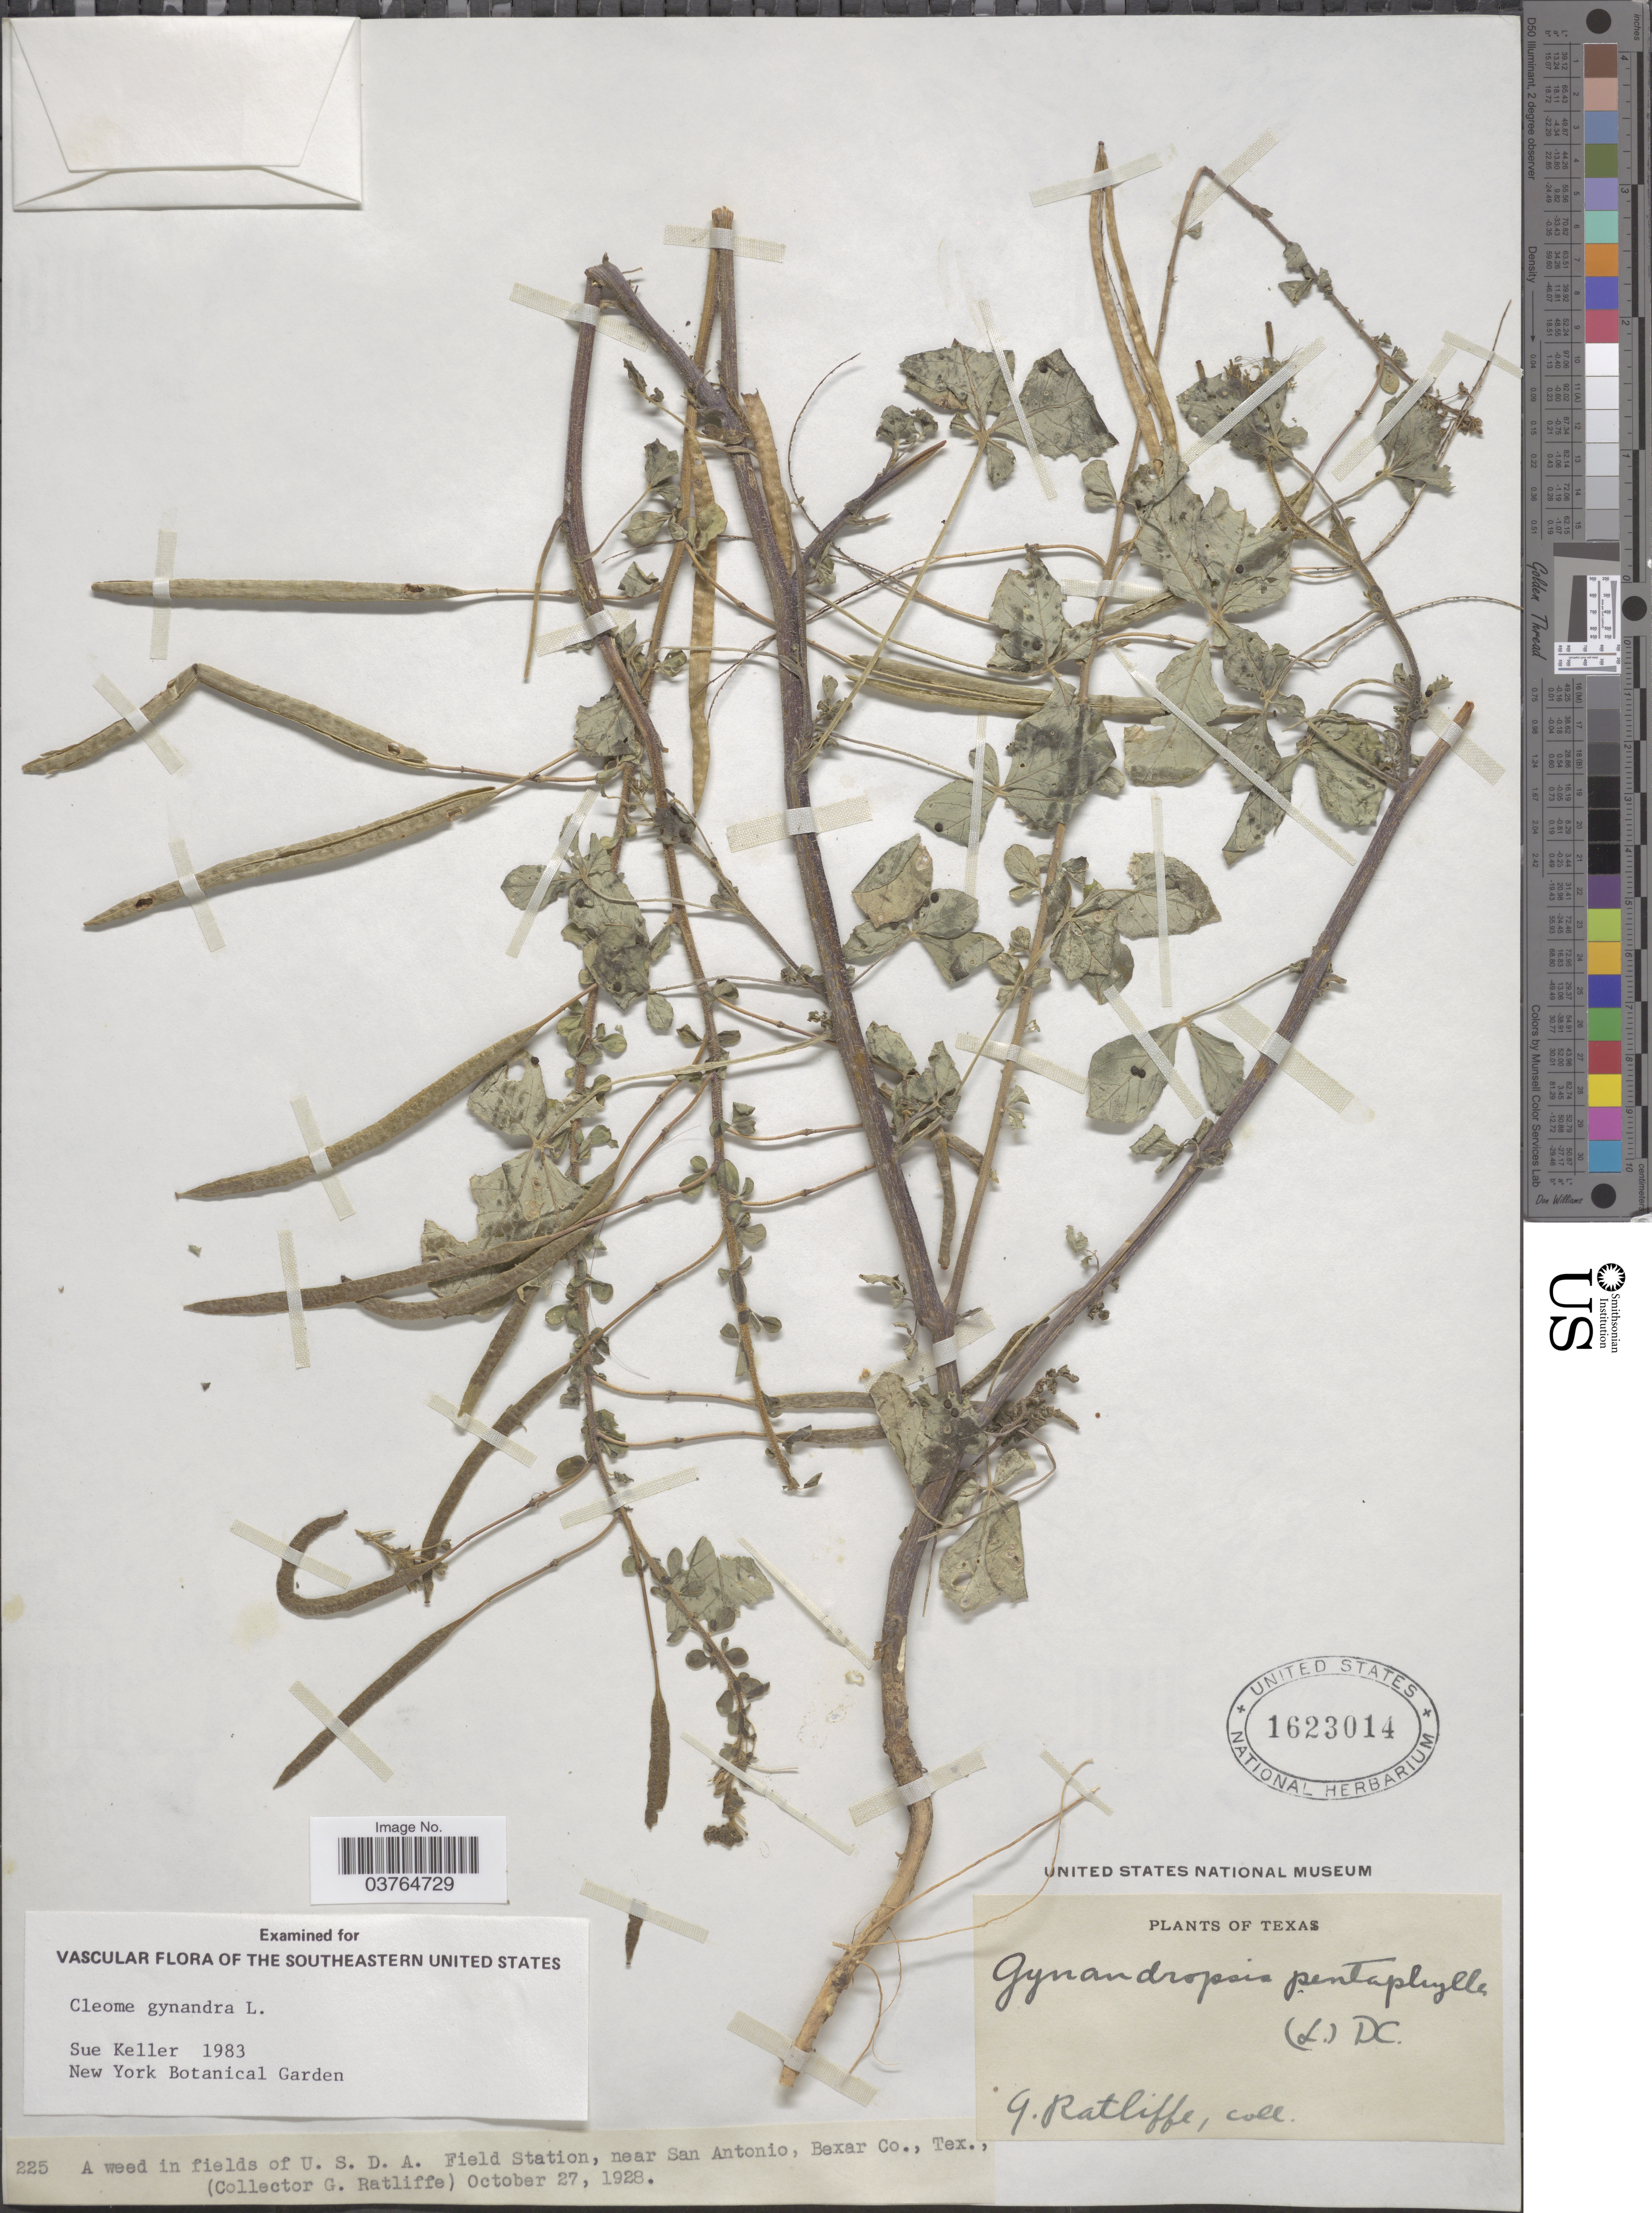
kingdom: Plantae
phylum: Tracheophyta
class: Magnoliopsida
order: Brassicales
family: Cleomaceae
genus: Gynandropsis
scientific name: Gynandropsis gynandra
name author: (L.) Briq.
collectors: G. Ratliffe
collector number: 225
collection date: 1928-10-27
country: United States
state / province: Texas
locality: A weed in fields of U.S.D.A. Field Station, near San Antonio, Bexar Co.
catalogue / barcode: US 1623014